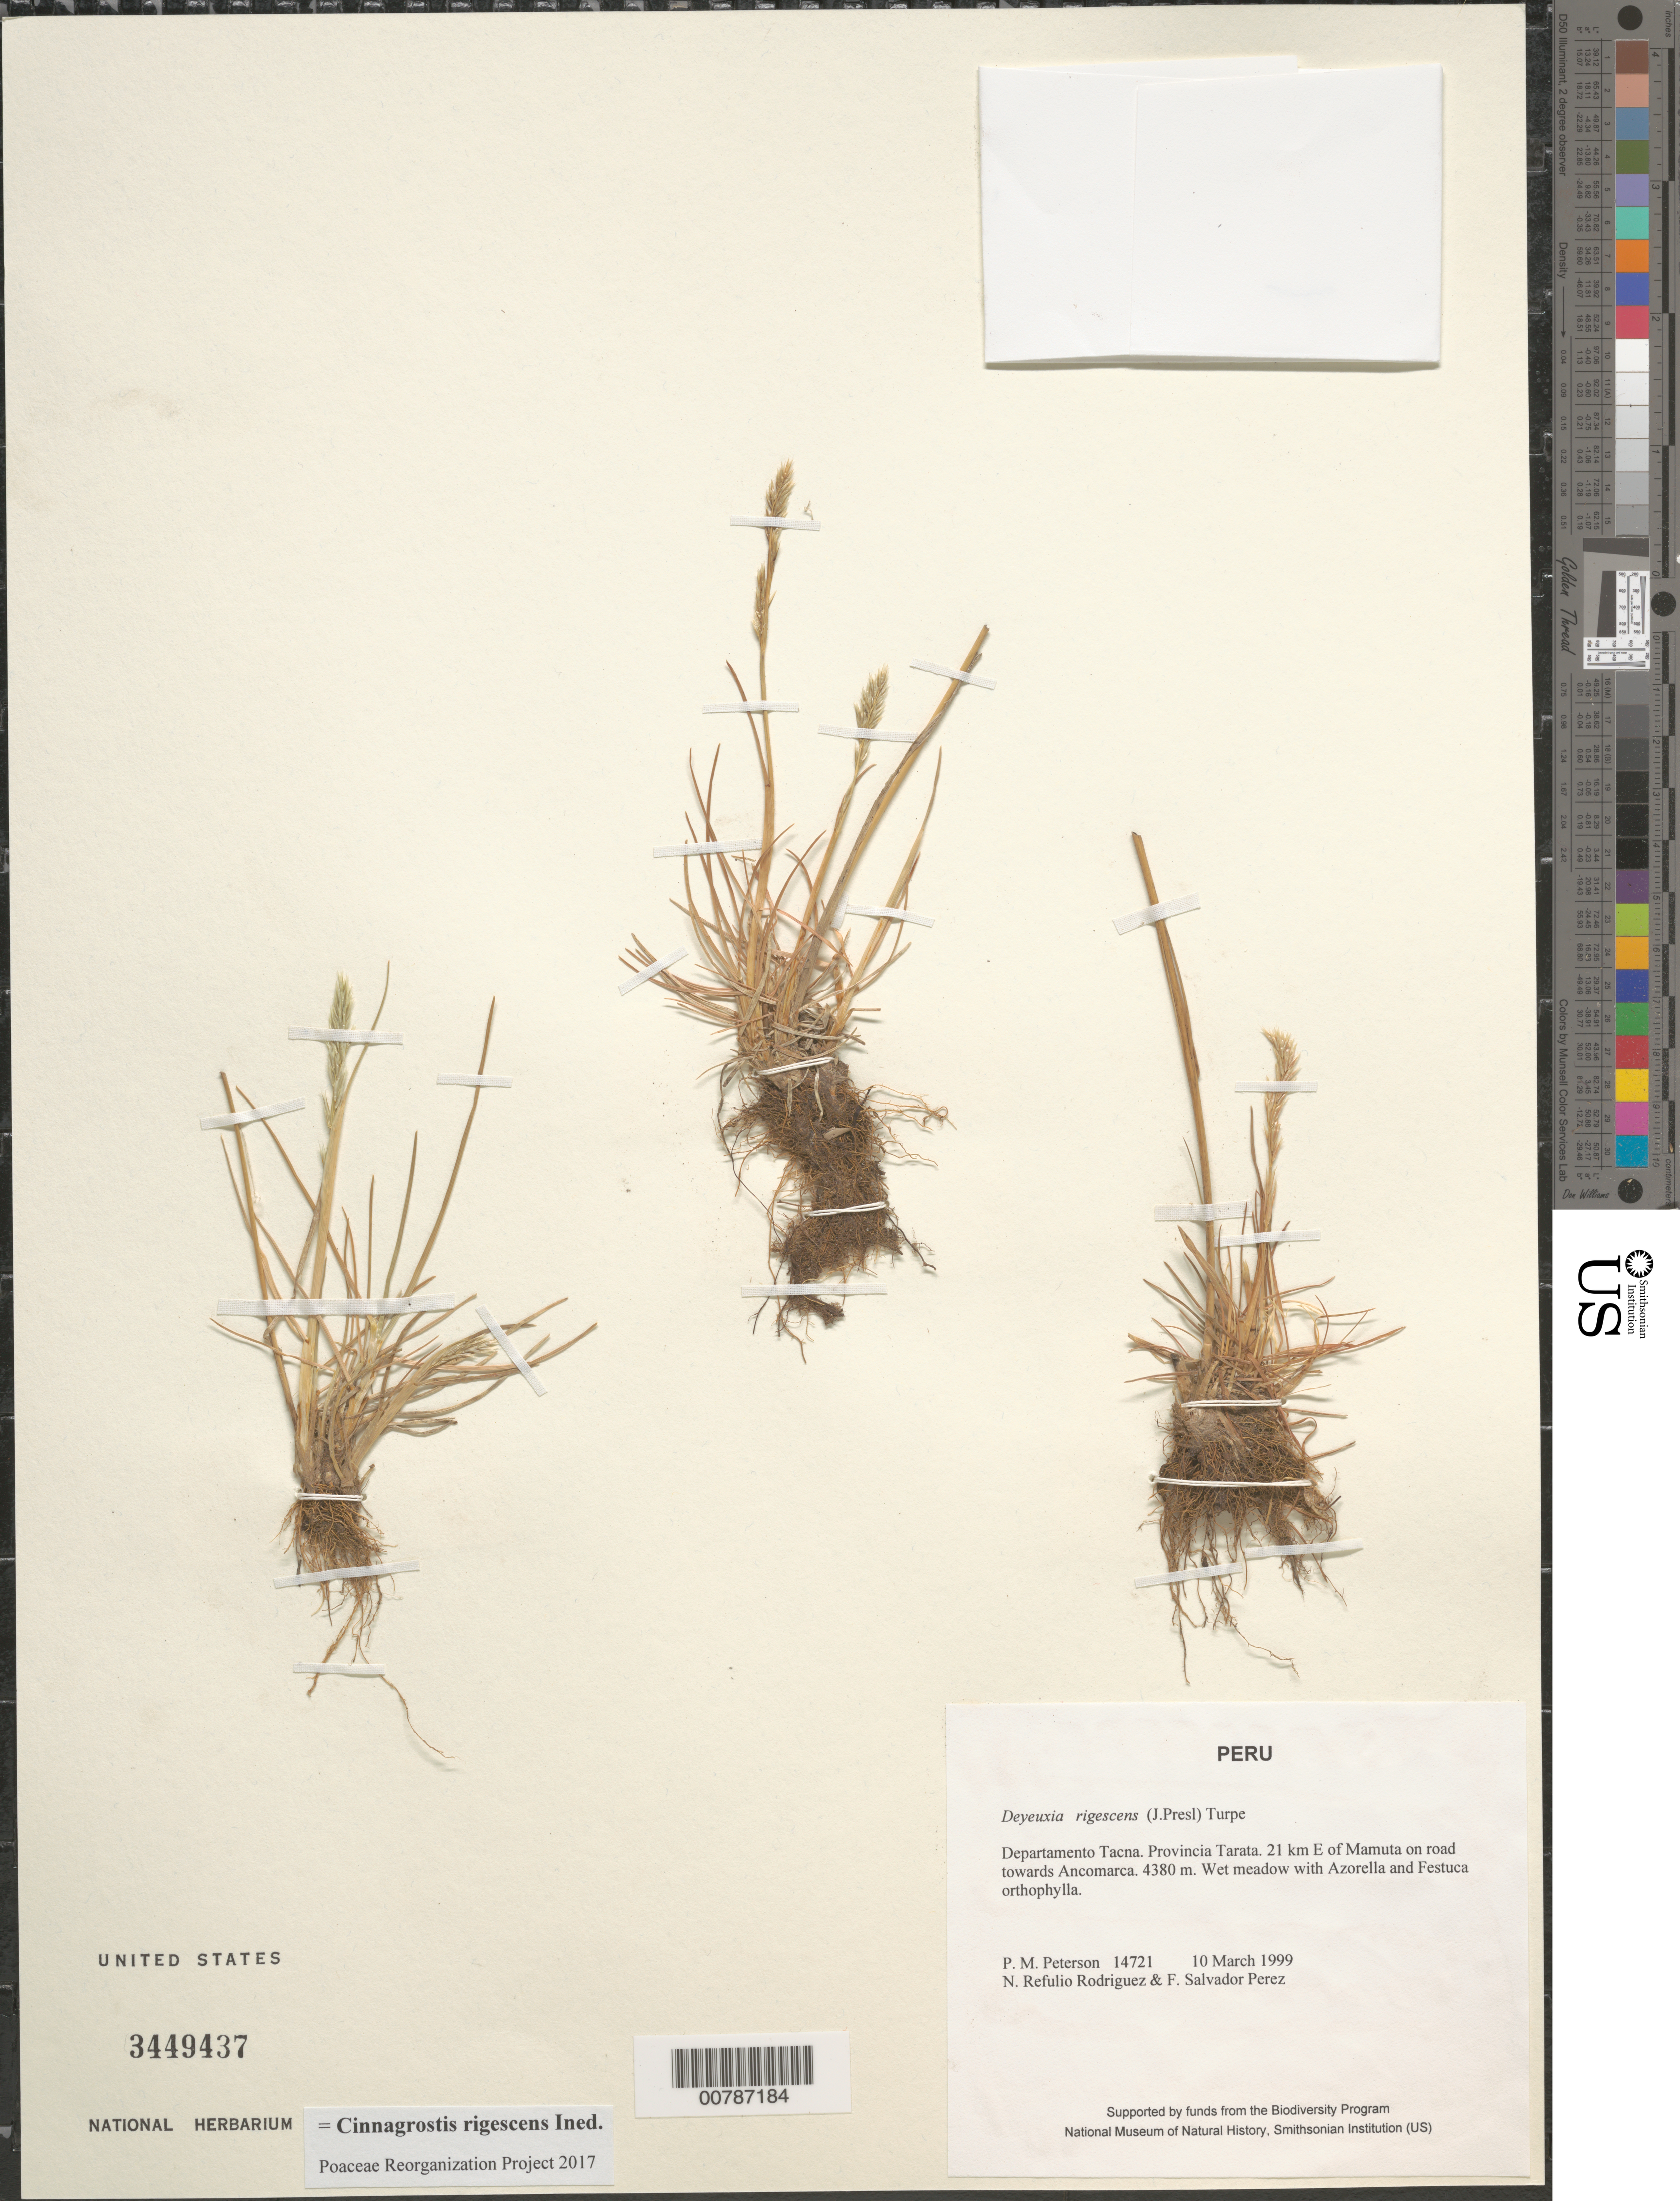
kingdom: Plantae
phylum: Tracheophyta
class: Liliopsida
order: Poales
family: Poaceae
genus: Cinnagrostis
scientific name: Cinnagrostis rigescens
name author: (J. Presl) P.M. Peterson et al.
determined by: Poaceae Reorganization Project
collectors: P. M. Peterson, N. Refulio-Rodríguez & F. Salvador Perez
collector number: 14721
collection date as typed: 10 Mar 1999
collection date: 1999-03-10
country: Peru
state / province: Tacna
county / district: Tarata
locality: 21 km E of Mamuta on road towards Ancomarca.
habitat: Wet meadow with Azorella and Festuca orthophylla.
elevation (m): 4380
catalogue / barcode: US 3449437